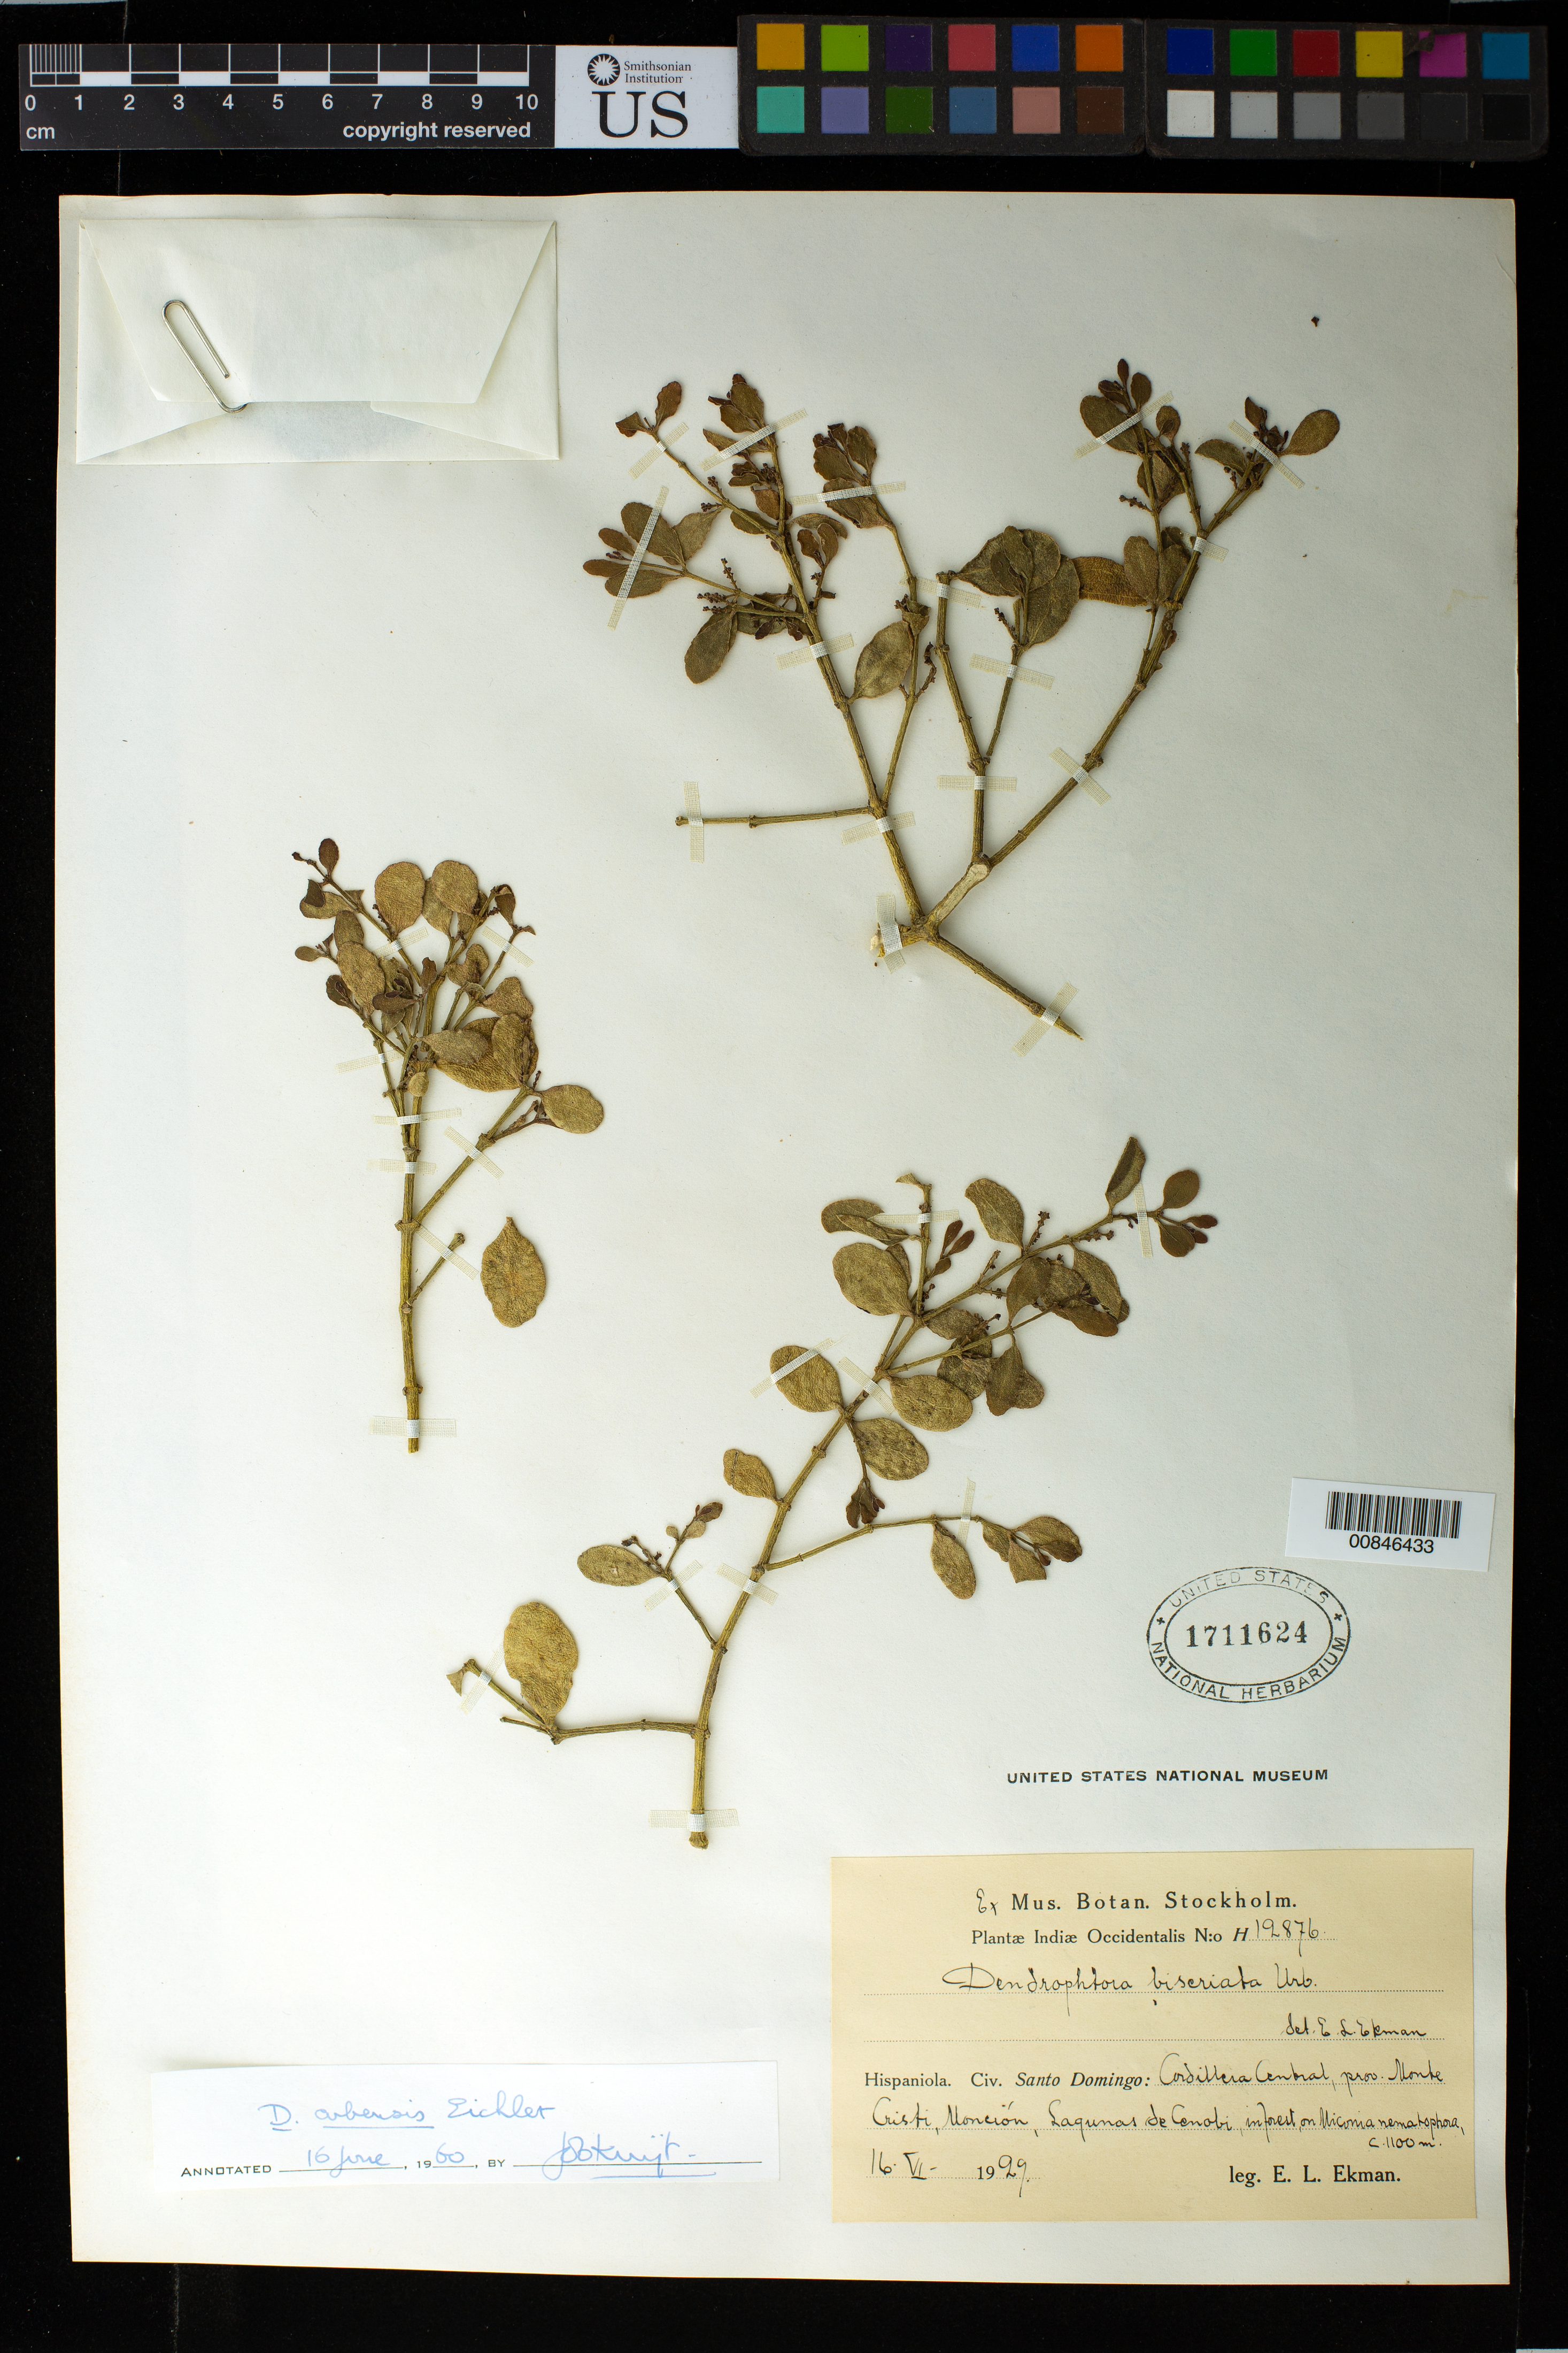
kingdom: Plantae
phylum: Tracheophyta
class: Magnoliopsida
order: Santalales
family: Viscaceae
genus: Dendrophthora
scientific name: Dendrophthora cubensis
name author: Eichler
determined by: Kuijt, Job, (CANADA)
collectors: E. L. Ekman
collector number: H 12876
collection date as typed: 16 Jun 1929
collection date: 1929-06-16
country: Dominican Republic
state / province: Monte Cristi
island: Hispaniola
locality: Cordillera Central, Monción, Lagunas de Cenobi.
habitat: On Miconia nematophora. In forest.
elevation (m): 1100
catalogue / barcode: US 1711624